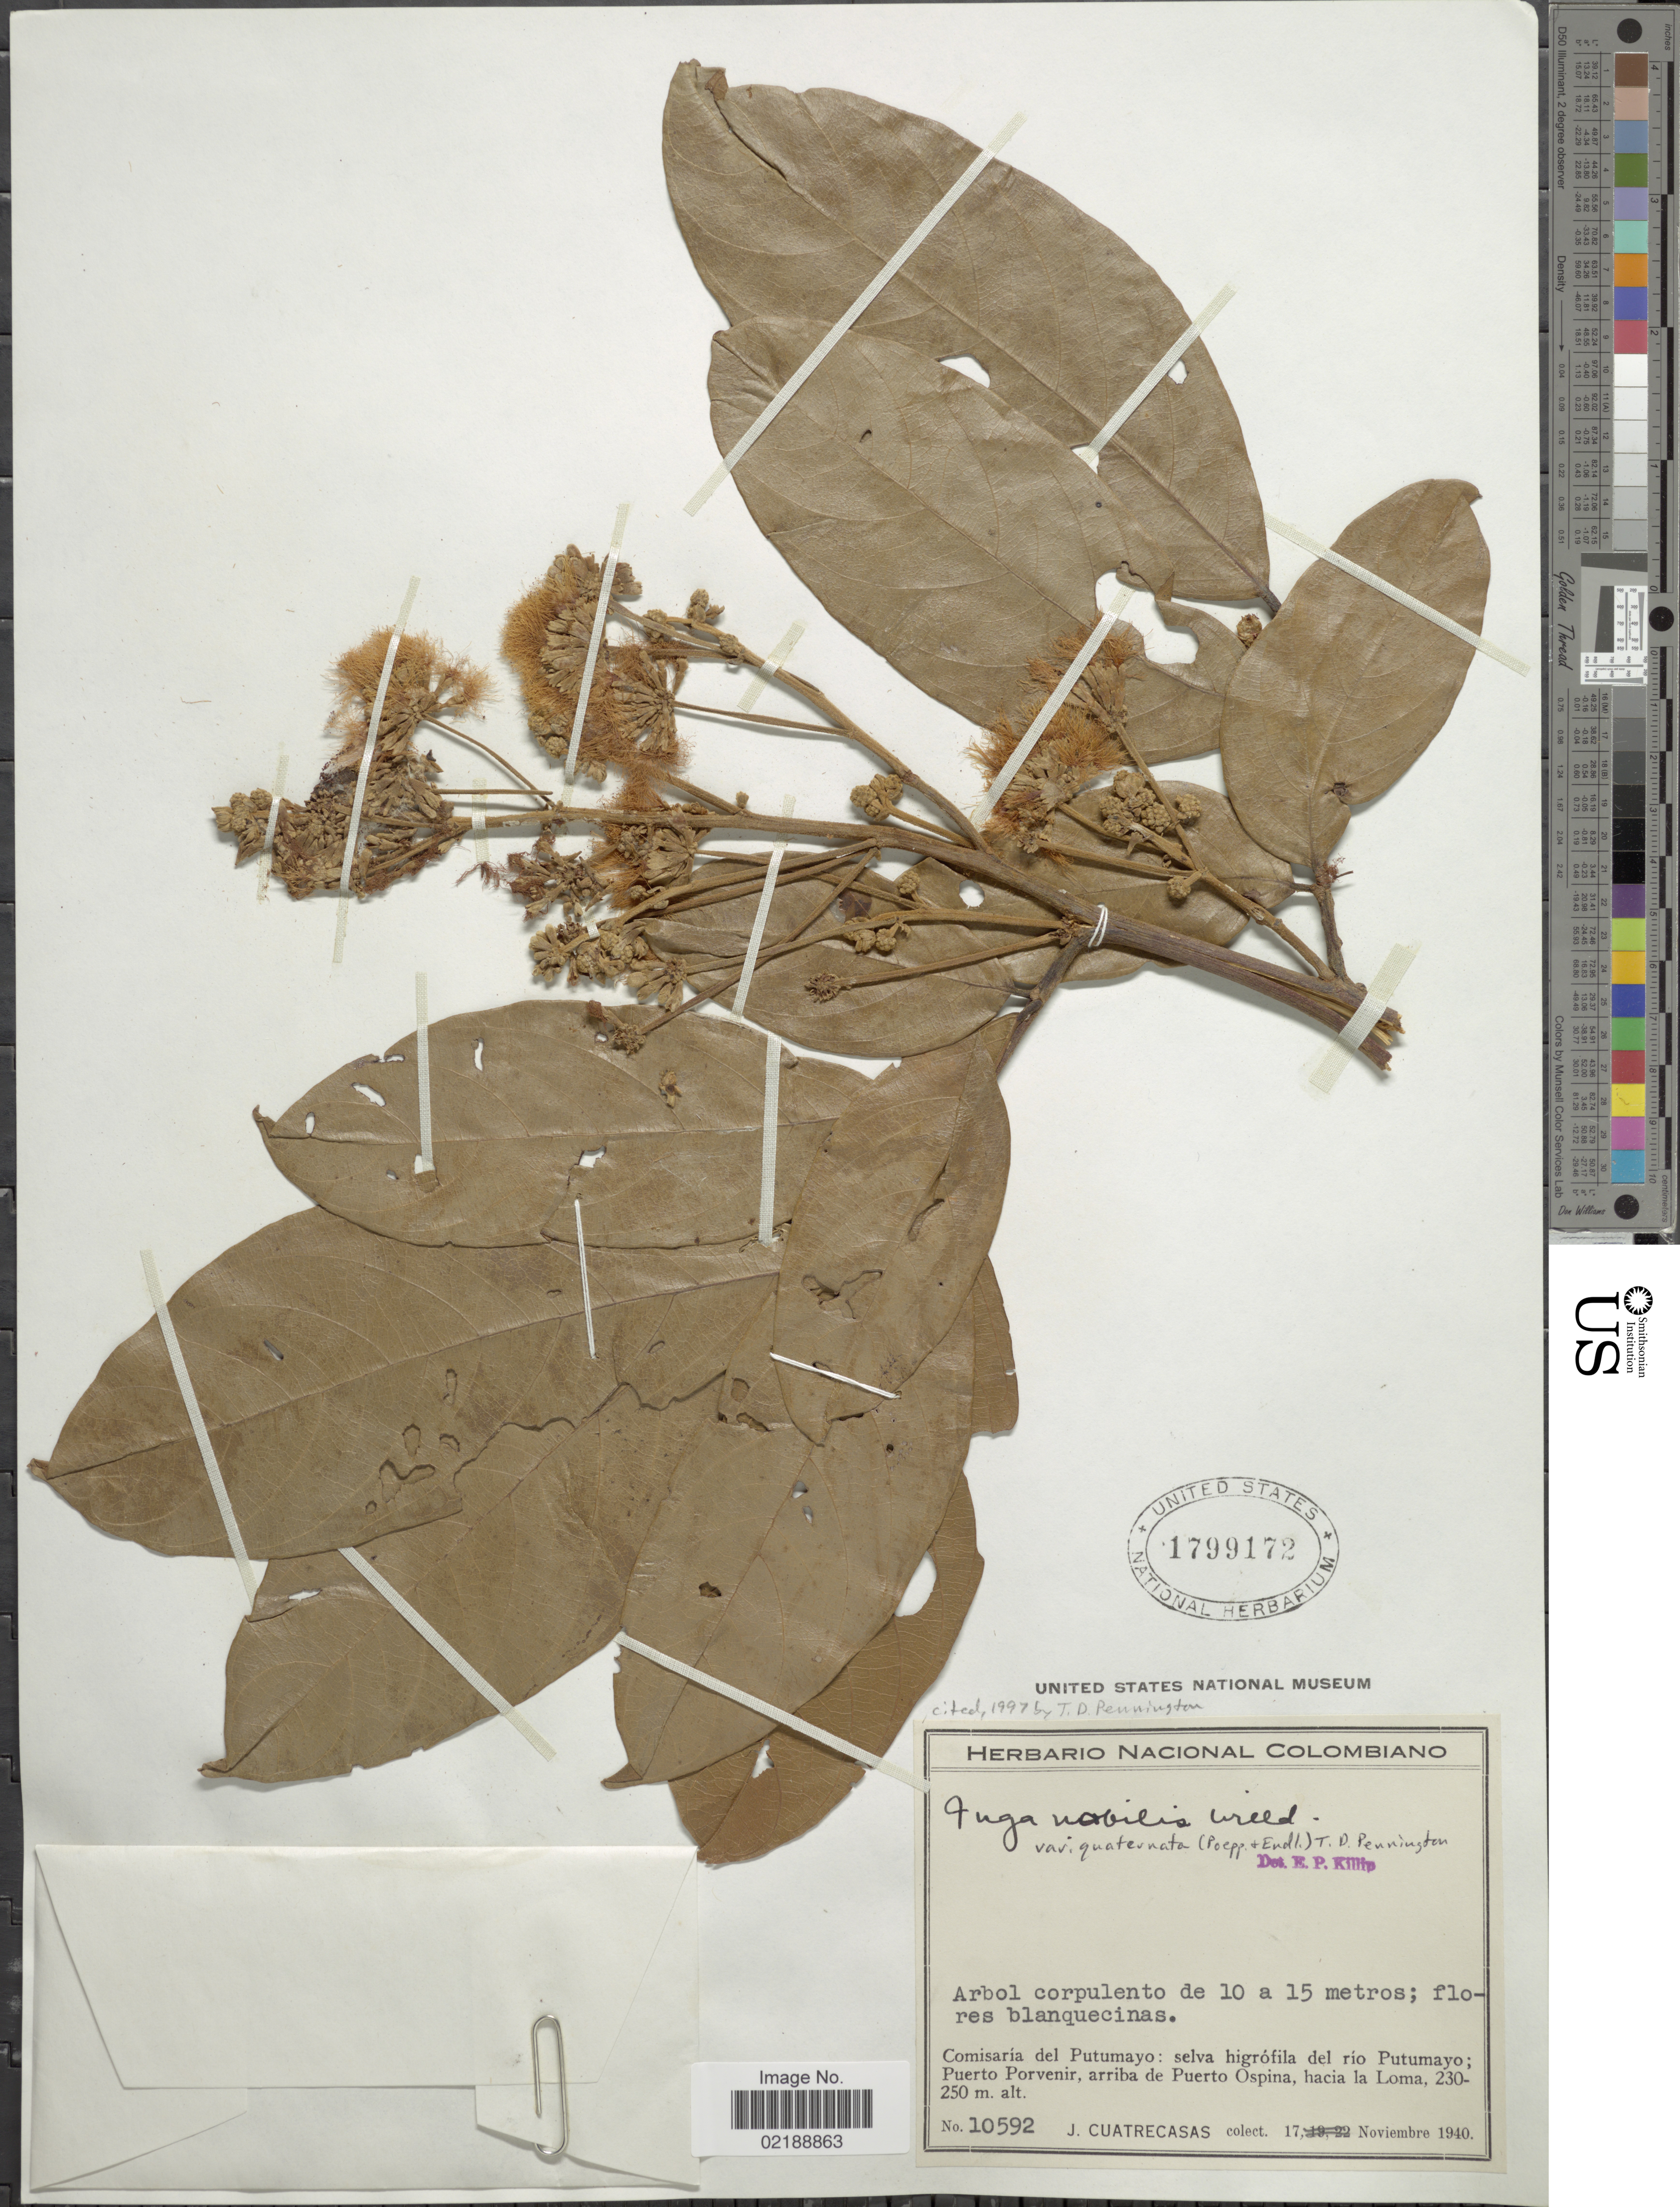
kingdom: Plantae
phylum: Tracheophyta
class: Magnoliopsida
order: Fabales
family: Fabaceae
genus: Inga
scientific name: Inga nobilis subsp. quaternata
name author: (Poepp. & Endl.) T.D. Penn.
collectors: J. Cuatrecasas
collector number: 10592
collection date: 1940-11-17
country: Colombia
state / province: Putumayo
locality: Comisaria del Putumayo: selva higrófila del rio Putumayo; puerto Porvenir, arriba de Puerto Ospina, hacia la Loma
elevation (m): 230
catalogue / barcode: US 1799172